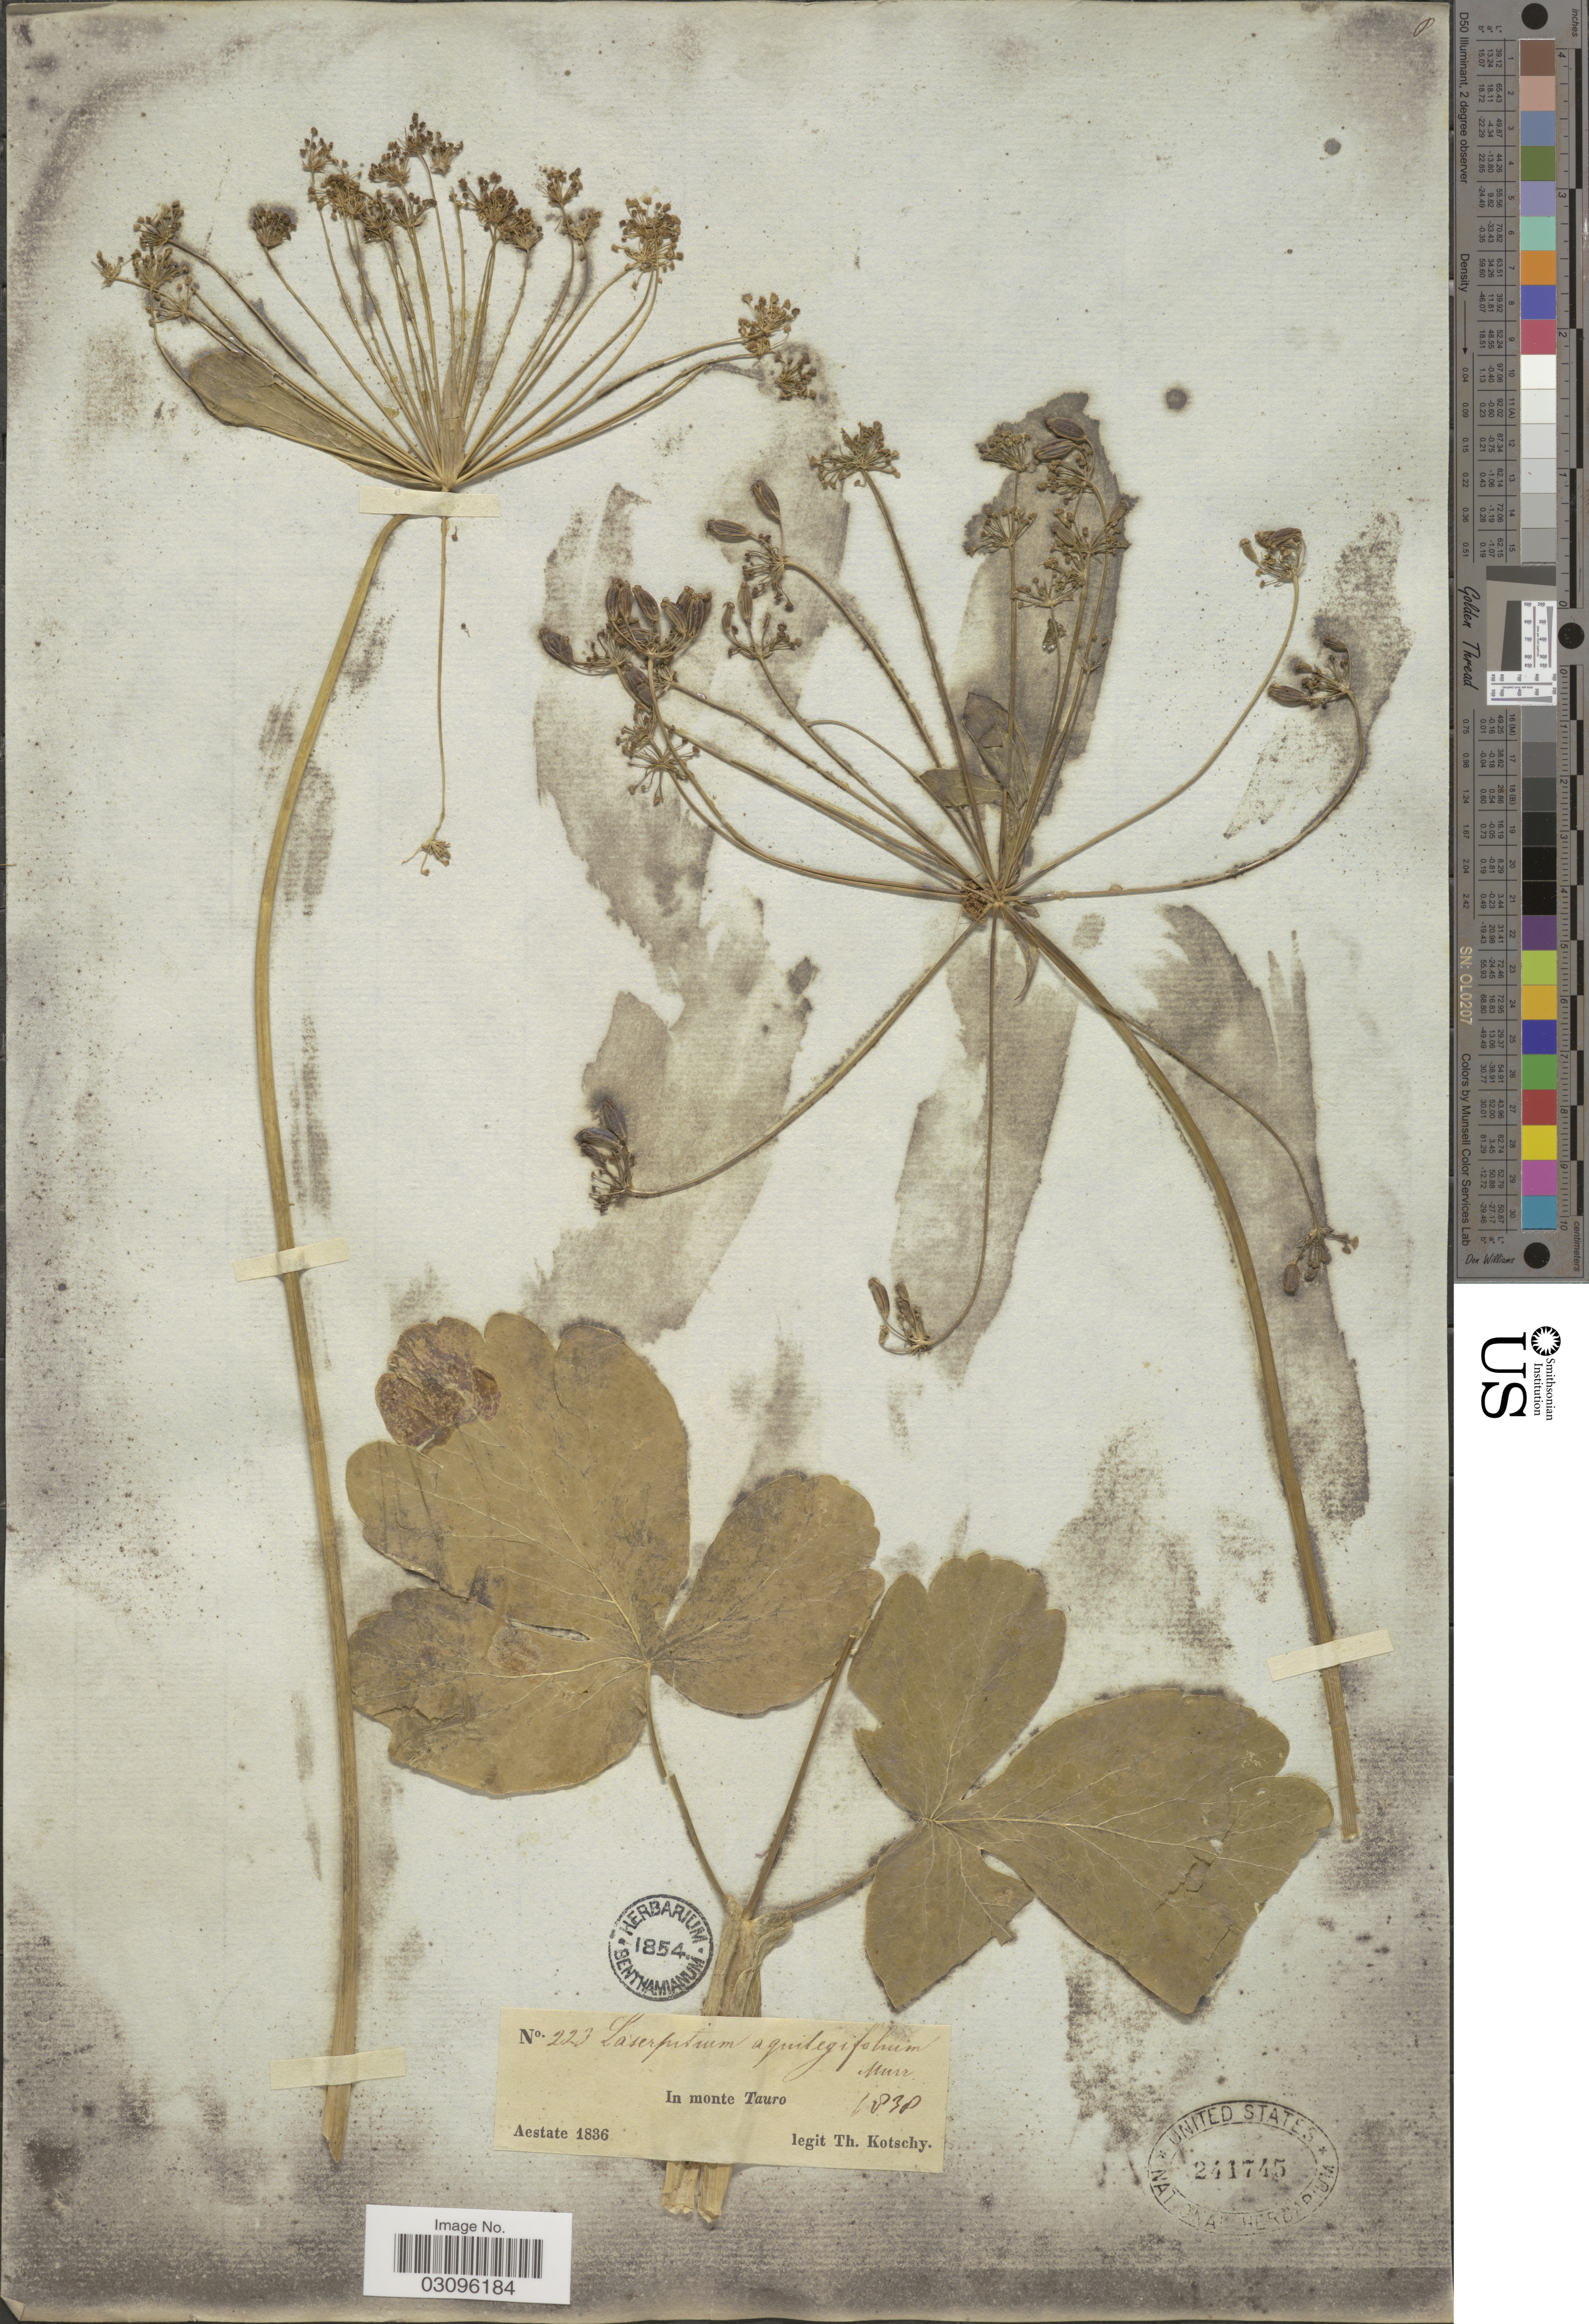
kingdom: Plantae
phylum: Tracheophyta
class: Magnoliopsida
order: Apiales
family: Apiaceae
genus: Laser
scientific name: Laser trilobum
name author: (L.) Borkh.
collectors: K. G. Kotschy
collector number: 223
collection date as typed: Aestate 1836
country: Turkey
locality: In monte Tauro.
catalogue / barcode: US 241745